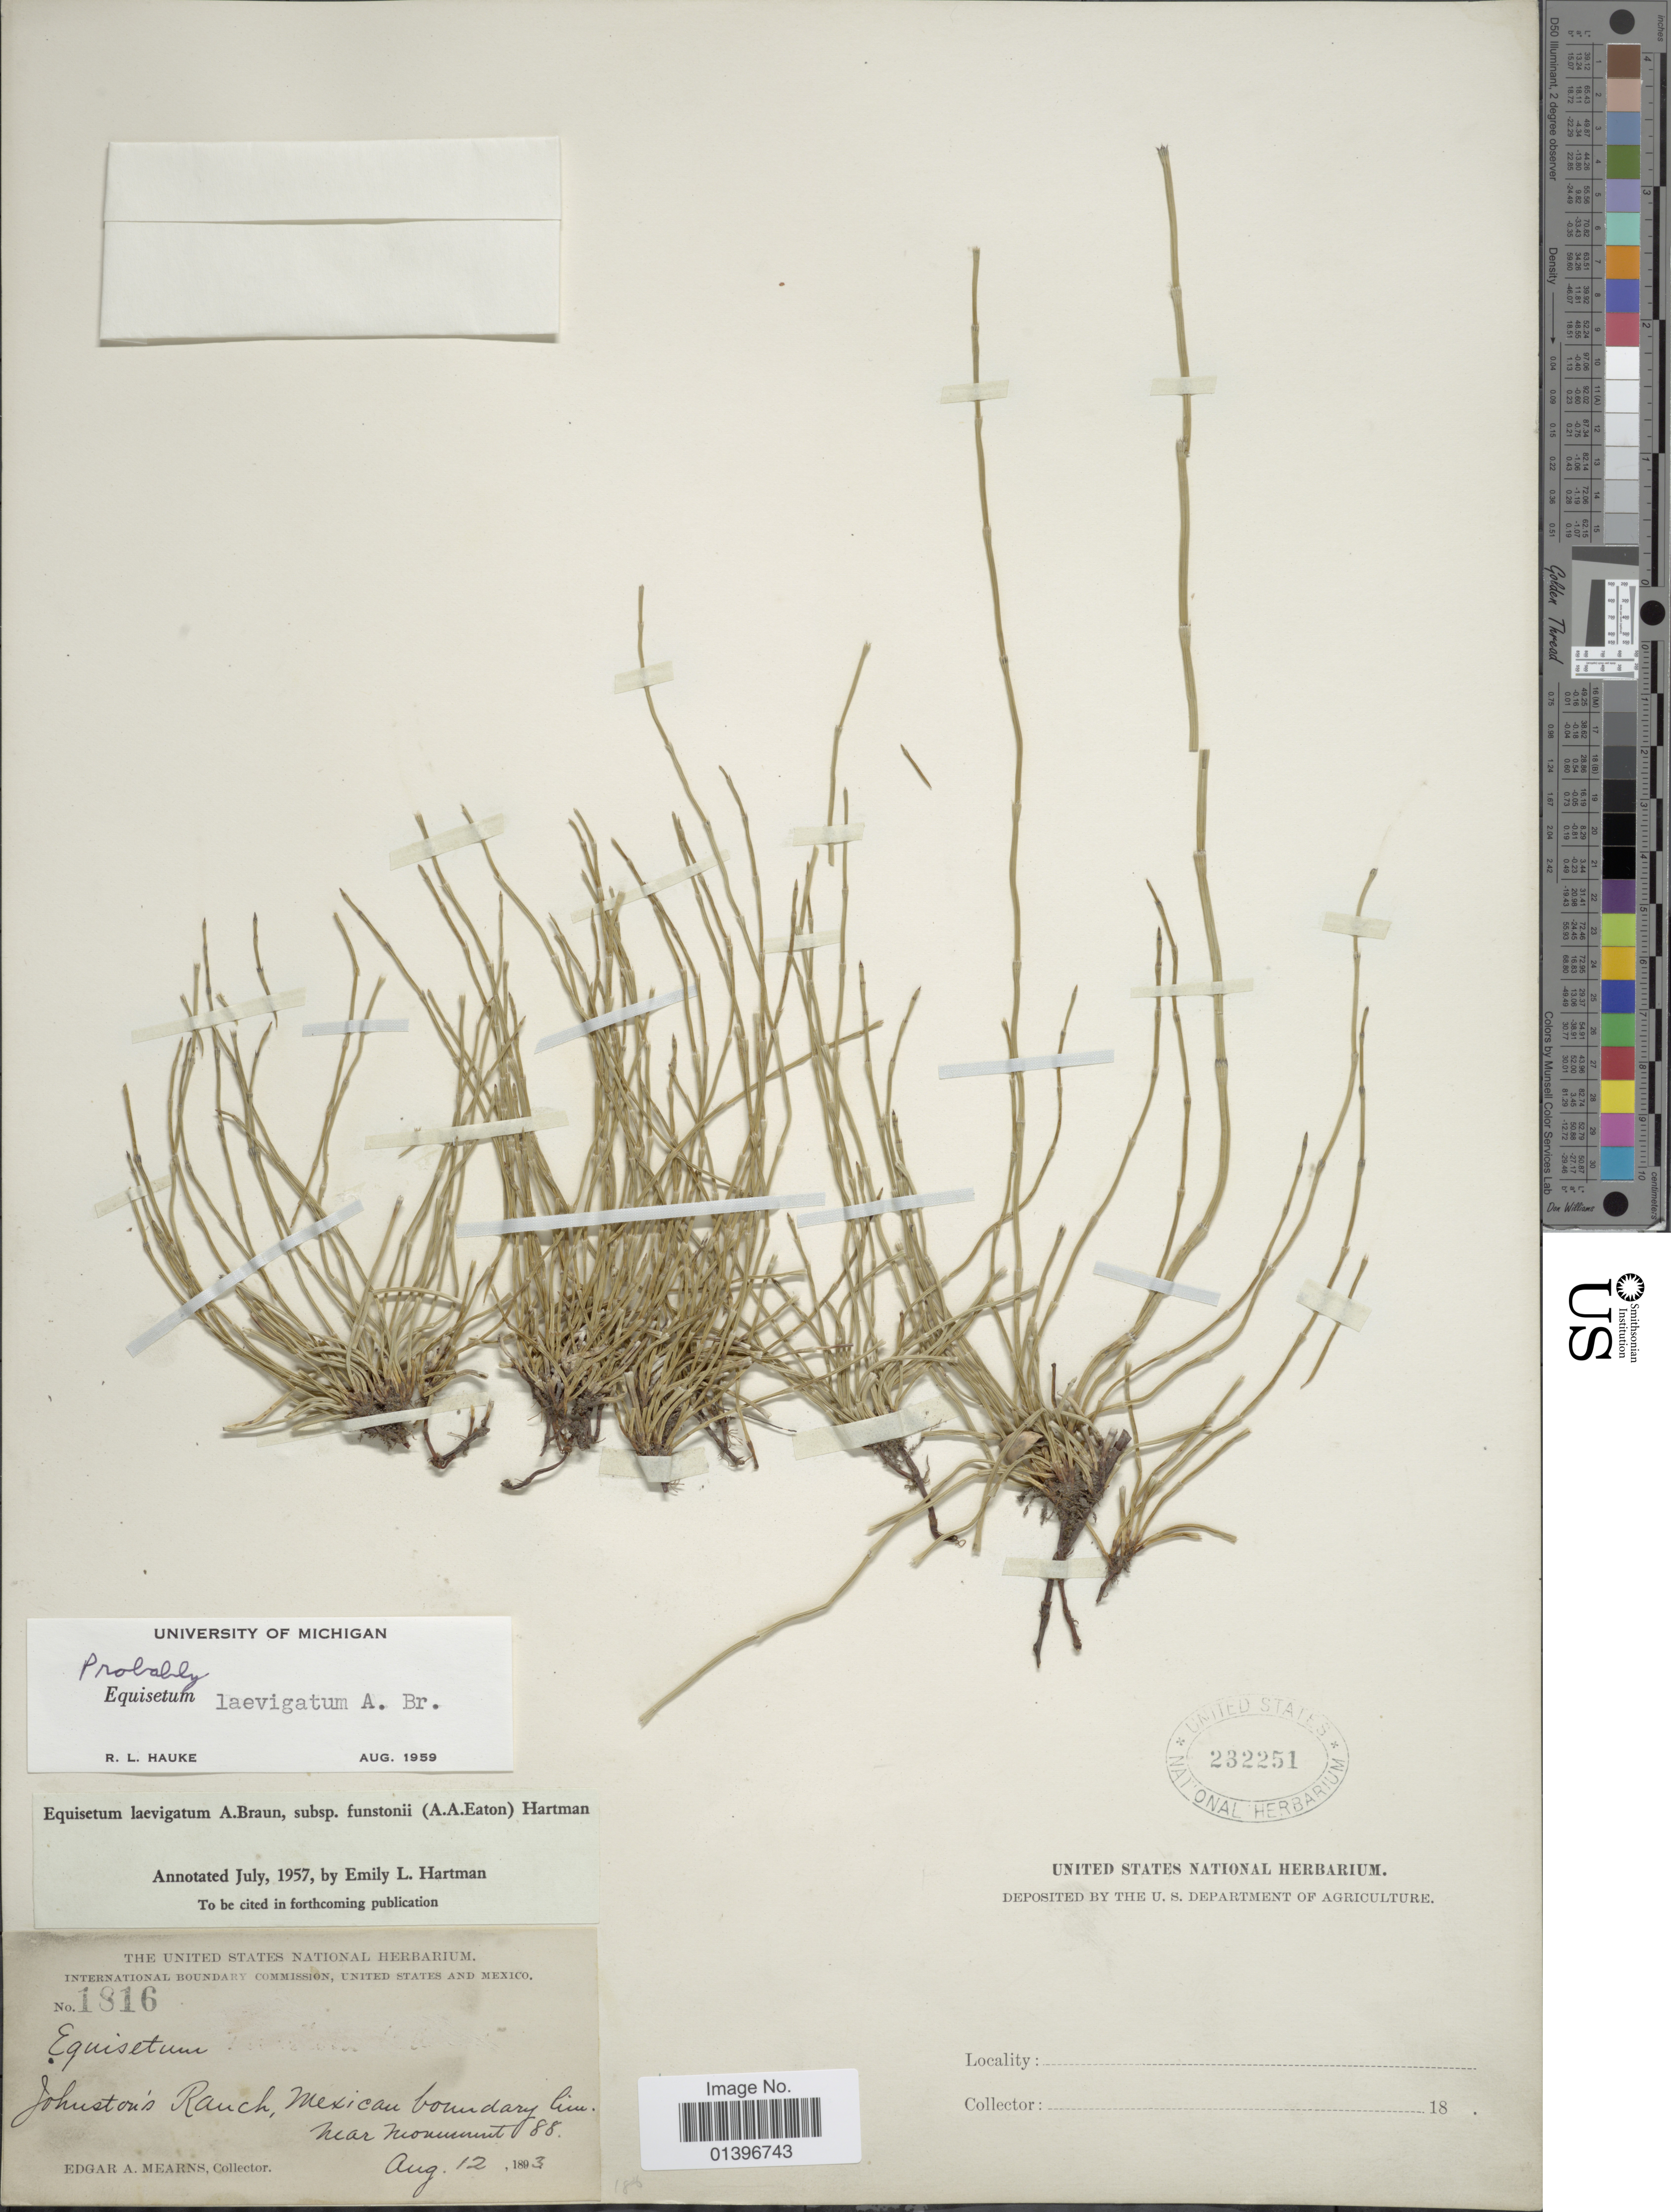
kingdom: Plantae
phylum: Tracheophyta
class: Polypodiopsida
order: Equisetales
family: Equisetaceae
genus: Equisetum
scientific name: Equisetum laevigatum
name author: A. Braun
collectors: E. A. Mearns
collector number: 1816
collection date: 1893-08-12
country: United States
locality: Johnston's Ranch, Mexican boundary line. near Monument 88.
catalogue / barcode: US 232251